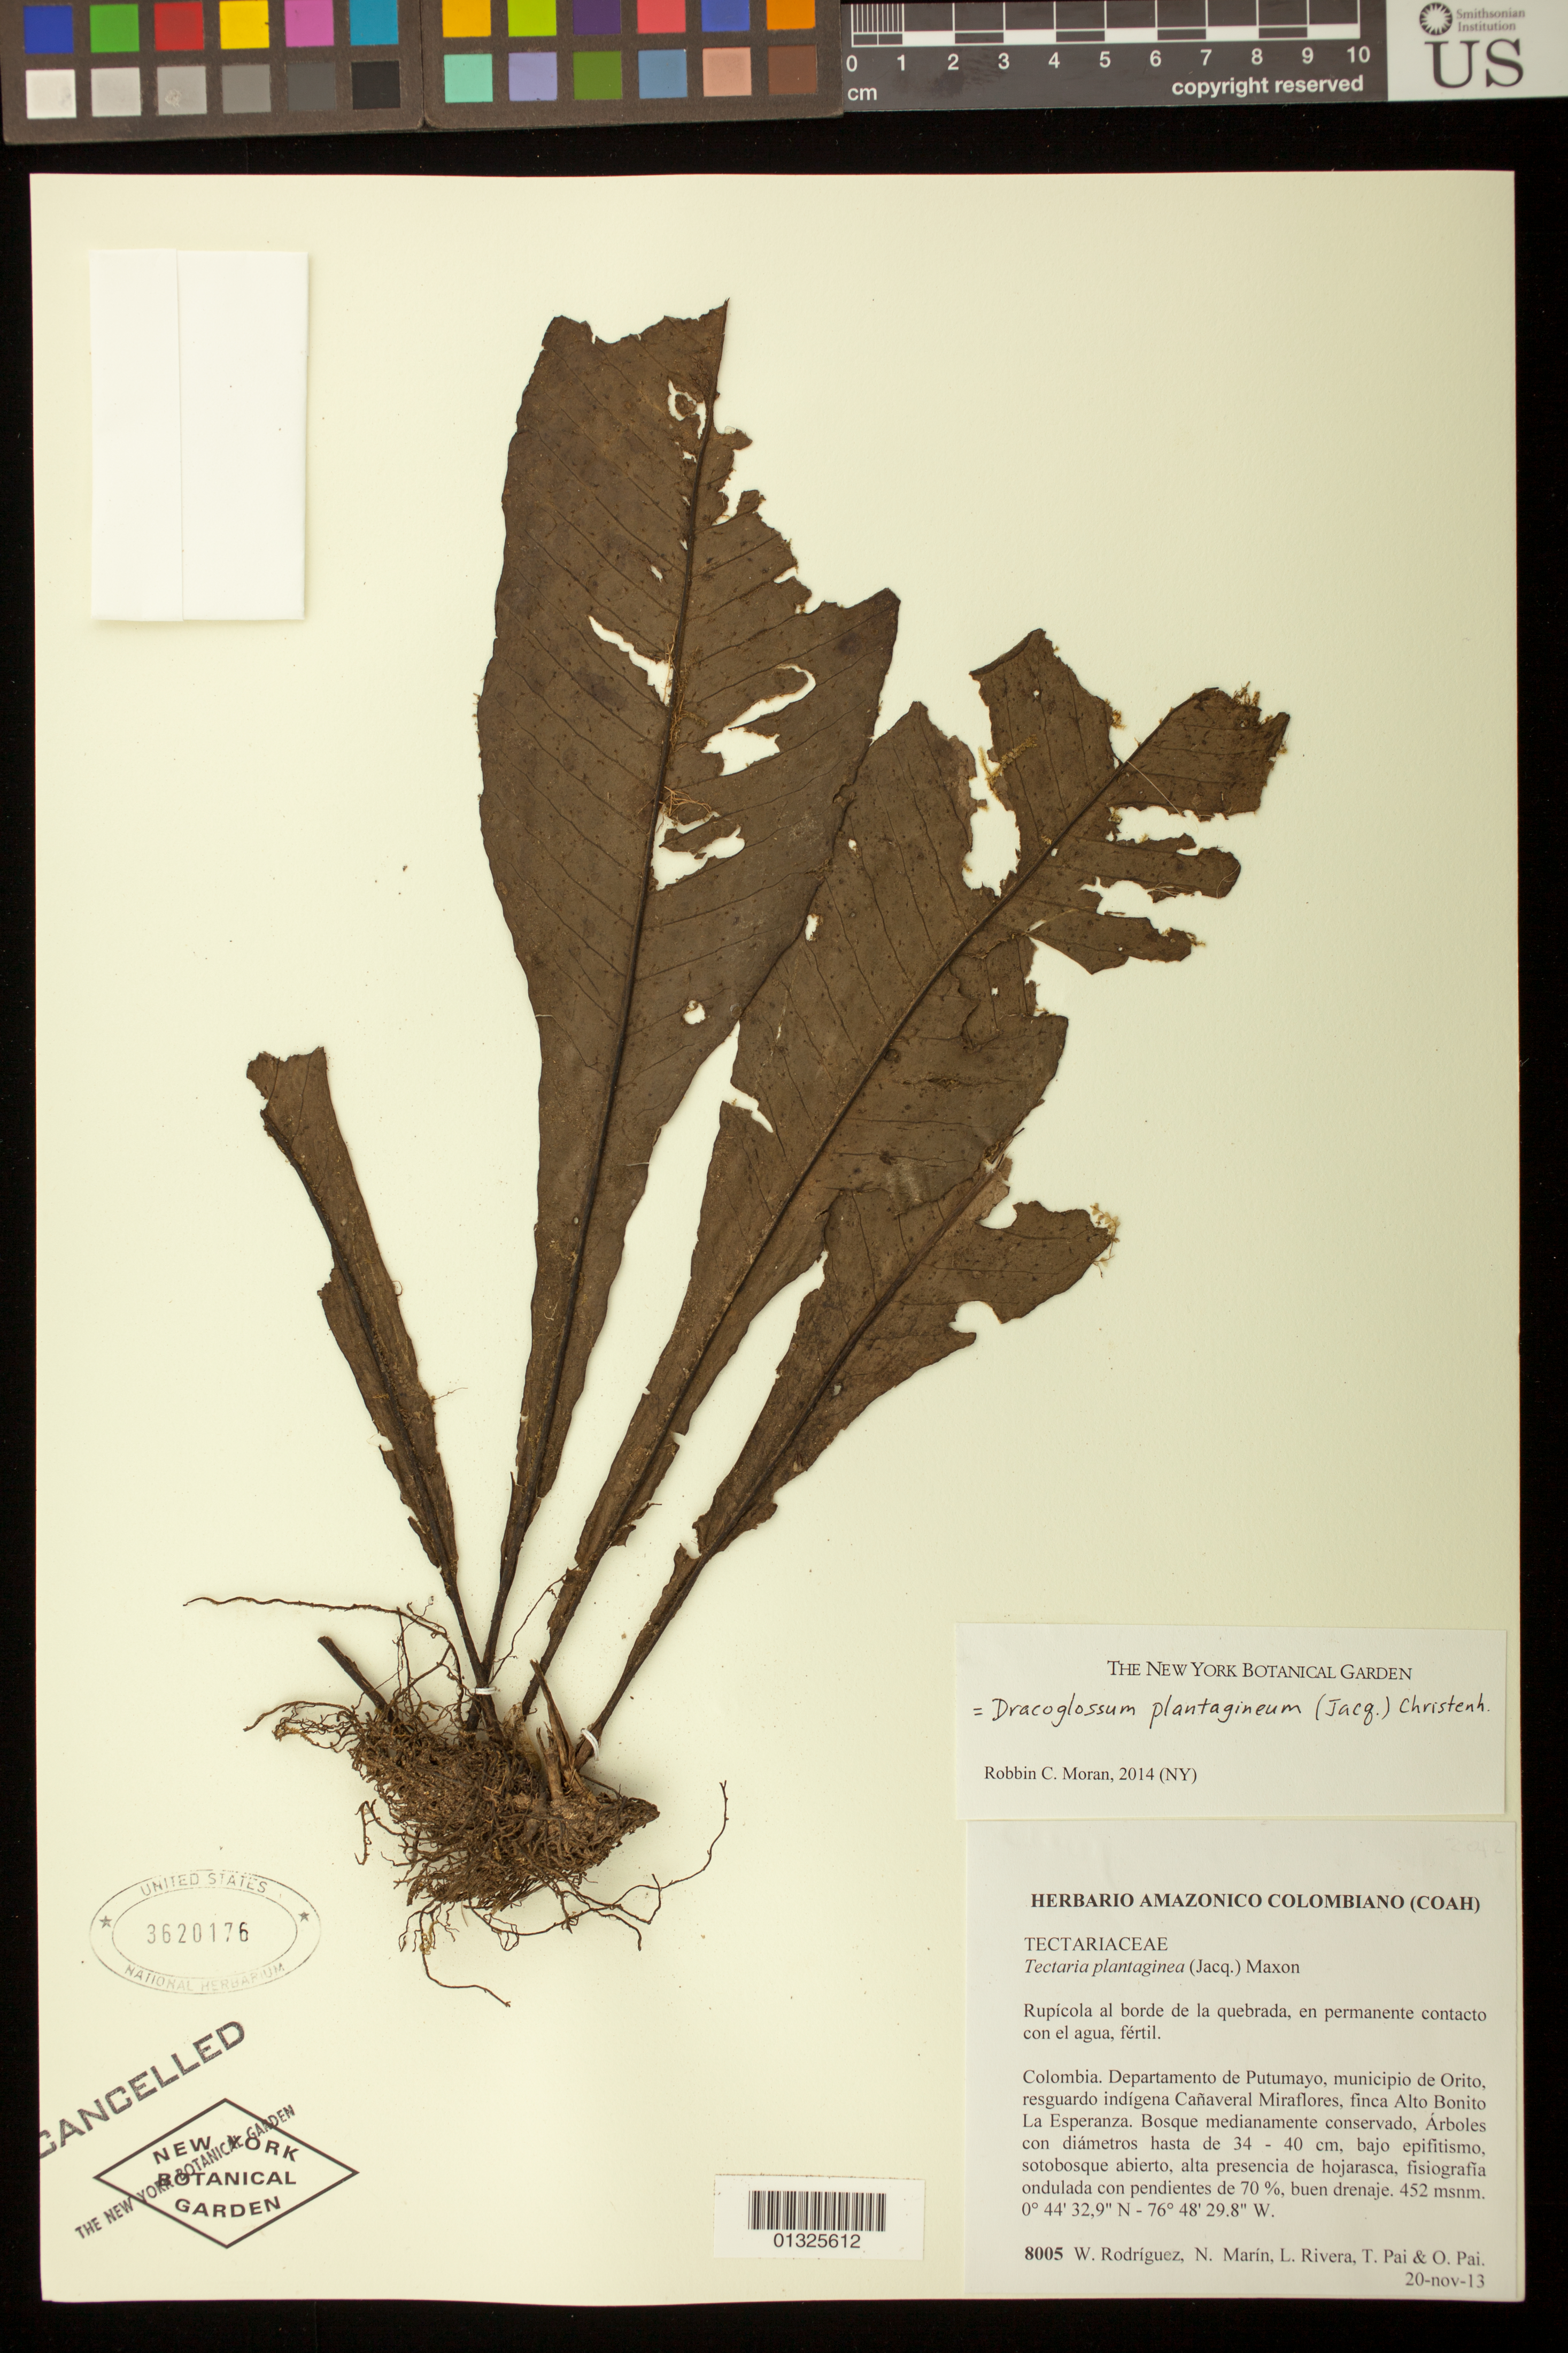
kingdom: Plantae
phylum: Tracheophyta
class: Polypodiopsida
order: Polypodiales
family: Lomariopsidaceae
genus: Dracoglossum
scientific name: Dracoglossum plantagineum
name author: (Jacq.) Christenh.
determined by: Moran, R. C.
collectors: W. Rodriguez, N. Marín, L. Rivera, T. Pai & O. Pai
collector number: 8005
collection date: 2013-11-20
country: Colombia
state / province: Putumayo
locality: Municipio de Orito, resguardo indigena Canaveral Miraflores, finca Alto Bonito La Esperanza.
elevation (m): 452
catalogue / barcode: US 3620176